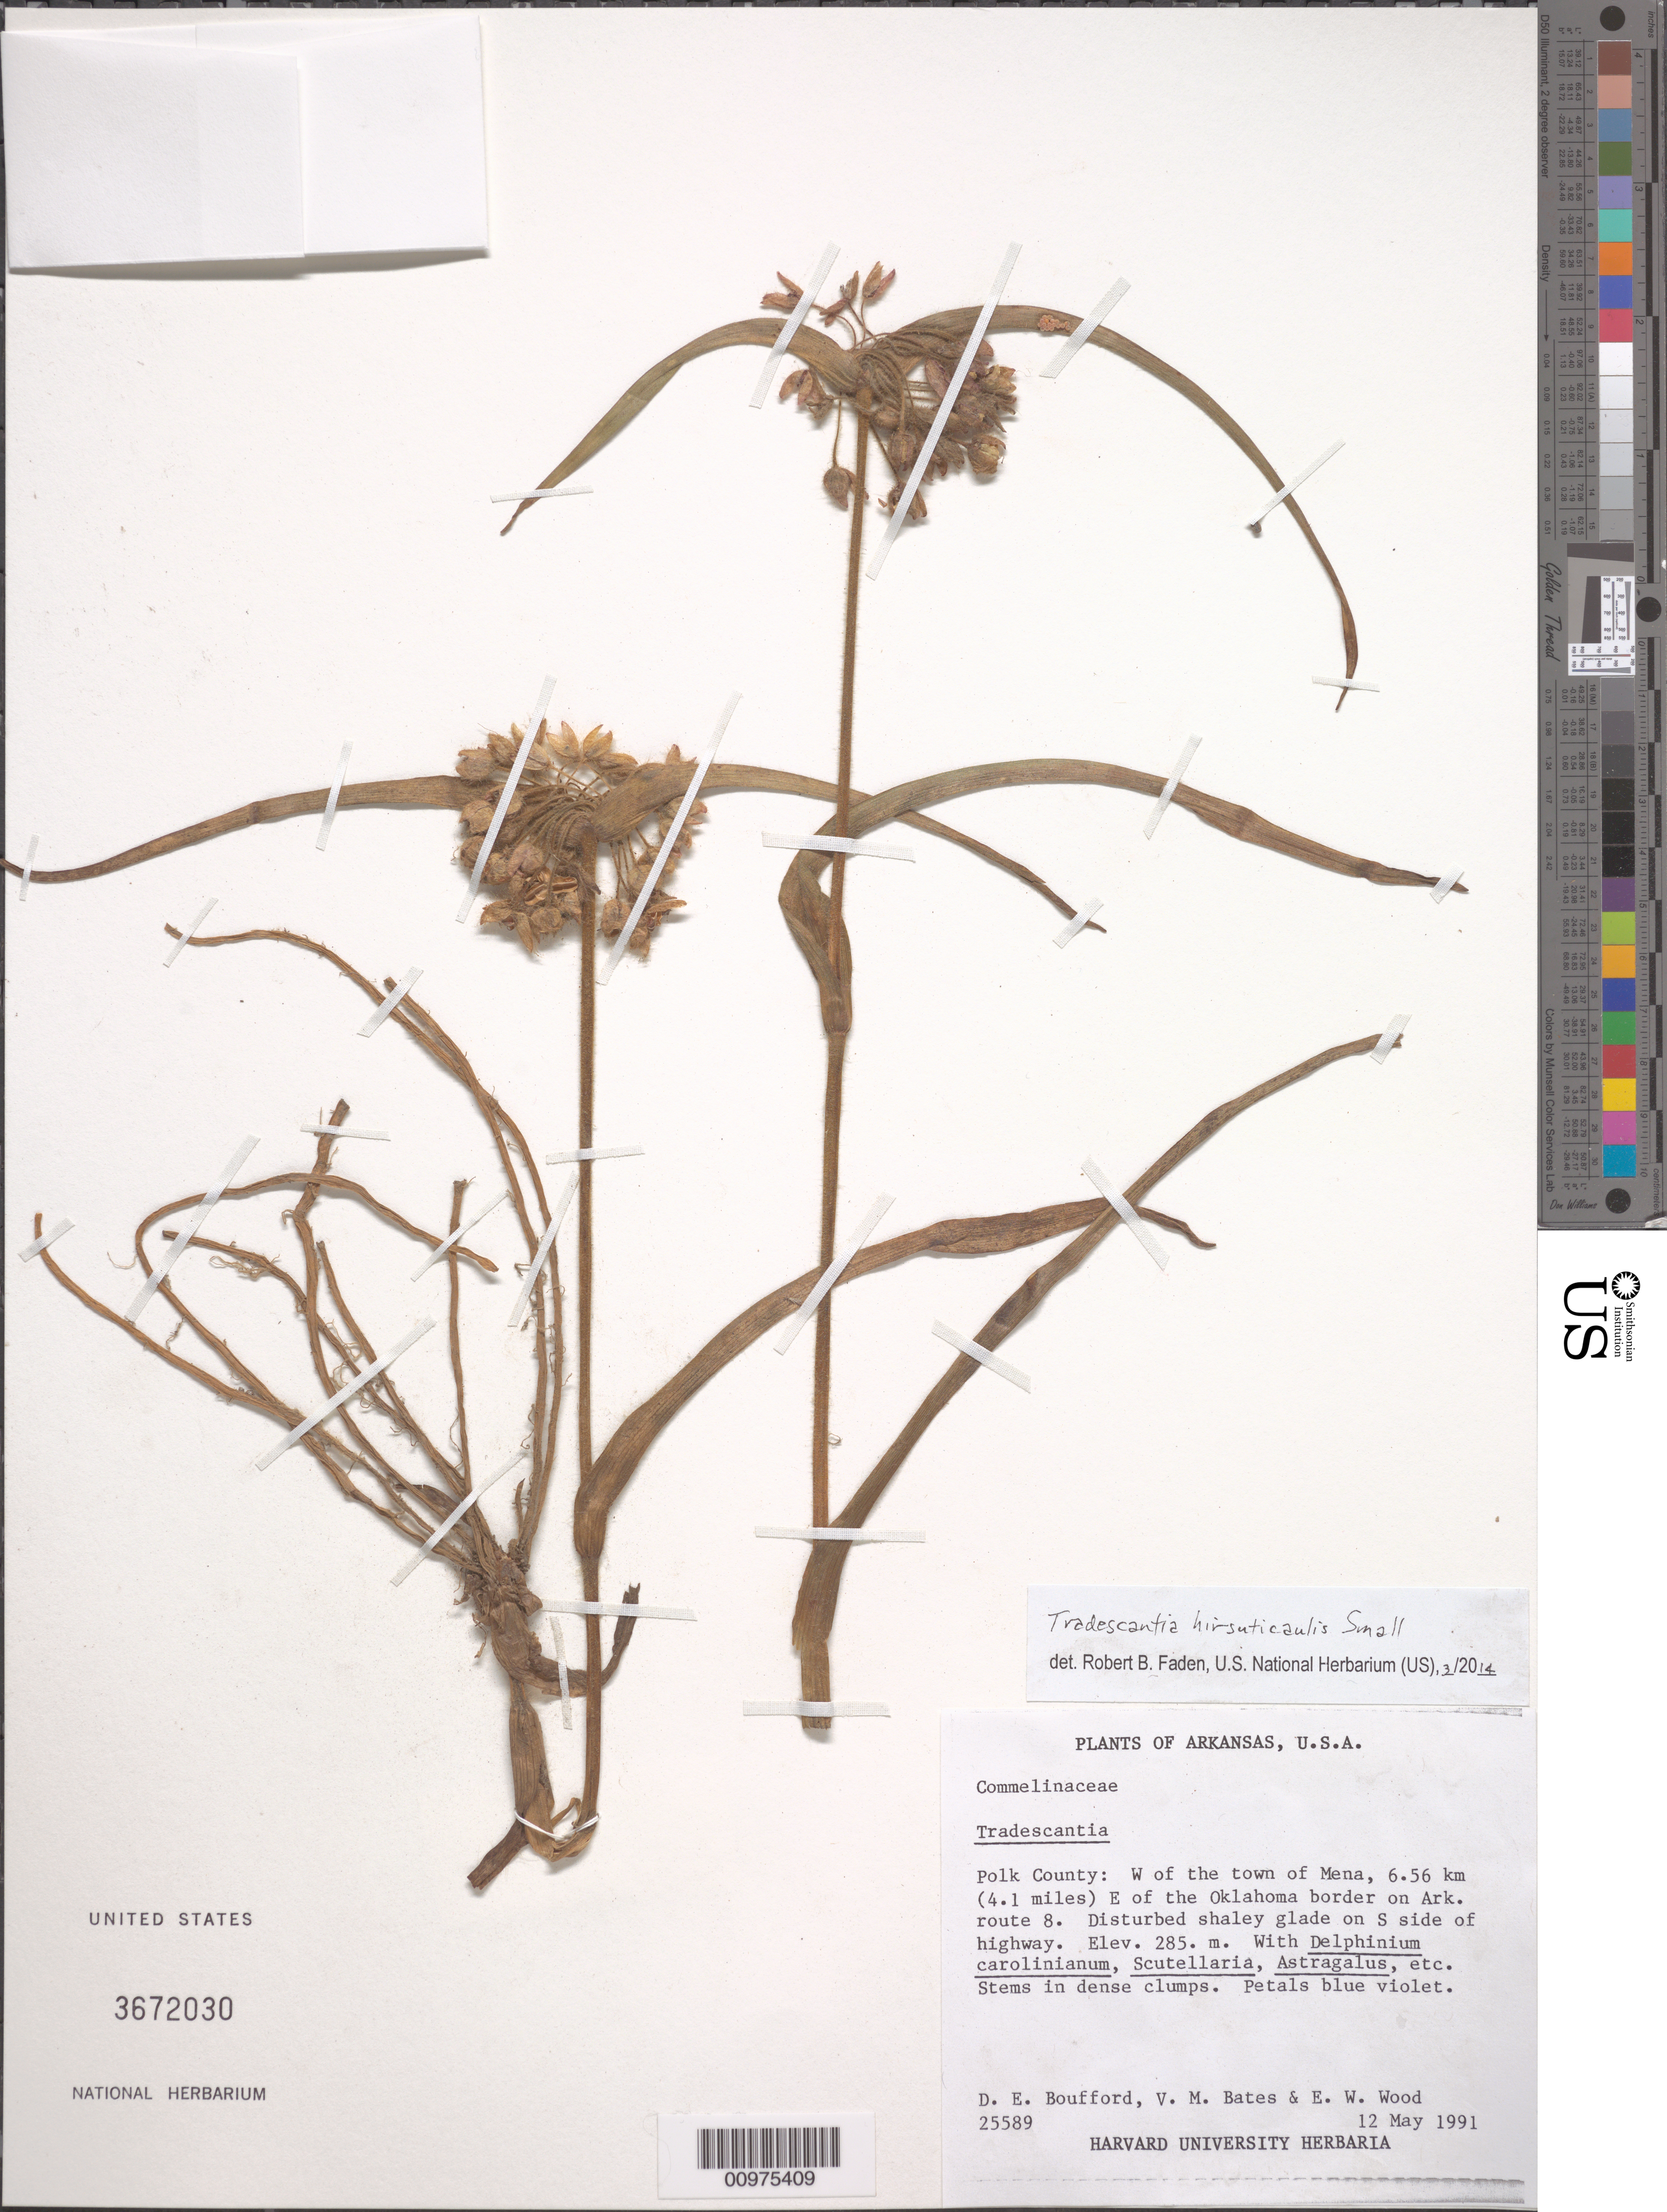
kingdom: Plantae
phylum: Tracheophyta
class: Liliopsida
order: Commelinales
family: Commelinaceae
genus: Tradescantia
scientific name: Tradescantia hirsuticaulis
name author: Small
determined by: Faden, Robert B., (US), Smithsonian Institution - National Museum of Natural History (UNITED STATES)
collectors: D. E. Boufford et al.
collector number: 25589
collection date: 1991-05-12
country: United States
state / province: Arkansas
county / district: Polk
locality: W of the town of Mena, 6.56 km (4.1 miles) E of the Oklahoma border on Ark. route 8.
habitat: Disturbed shaley glade on S side of highway. With Delphinium caroloinianum, Scutellaria, Astragalus, etc.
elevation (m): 285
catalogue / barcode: US 3672030